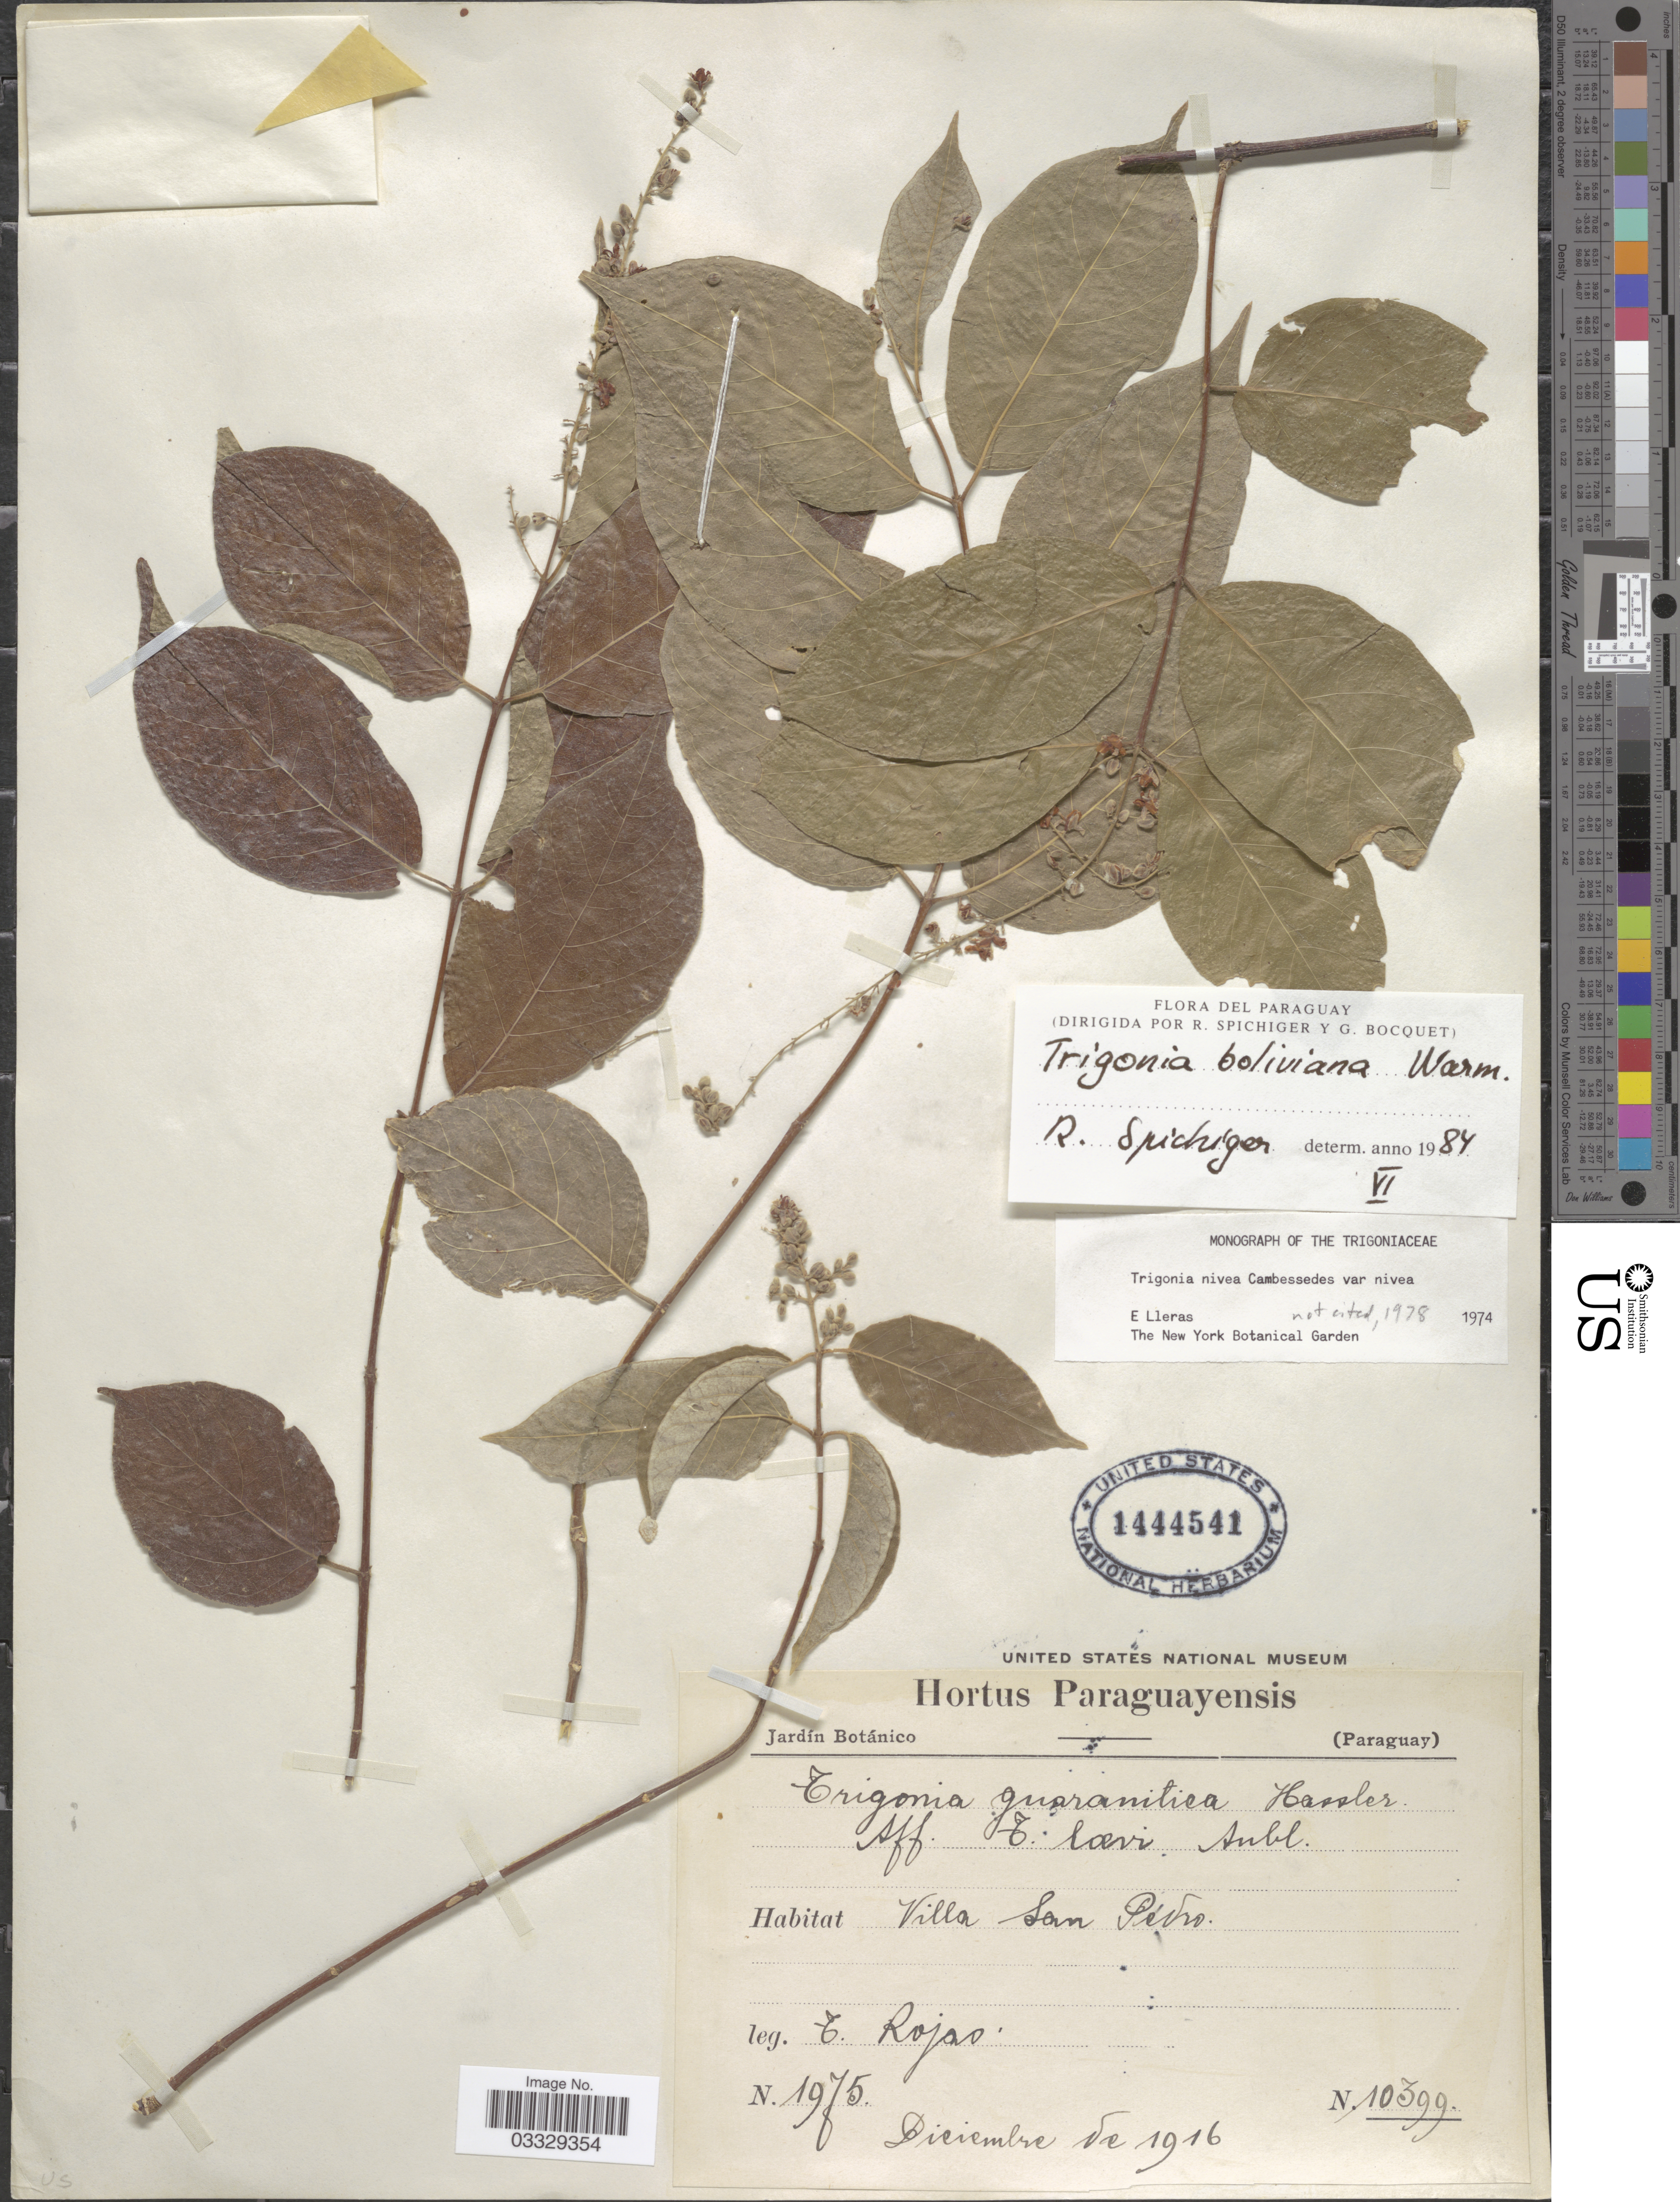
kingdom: Plantae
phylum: Tracheophyta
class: Magnoliopsida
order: Malpighiales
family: Trigoniaceae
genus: Trigonia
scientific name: Trigonia boliviana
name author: Warm.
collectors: T. Rojas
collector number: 1975/10399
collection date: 1916-12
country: Paraguay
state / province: San Pedro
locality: Villa San Pedro.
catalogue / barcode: US 1444541